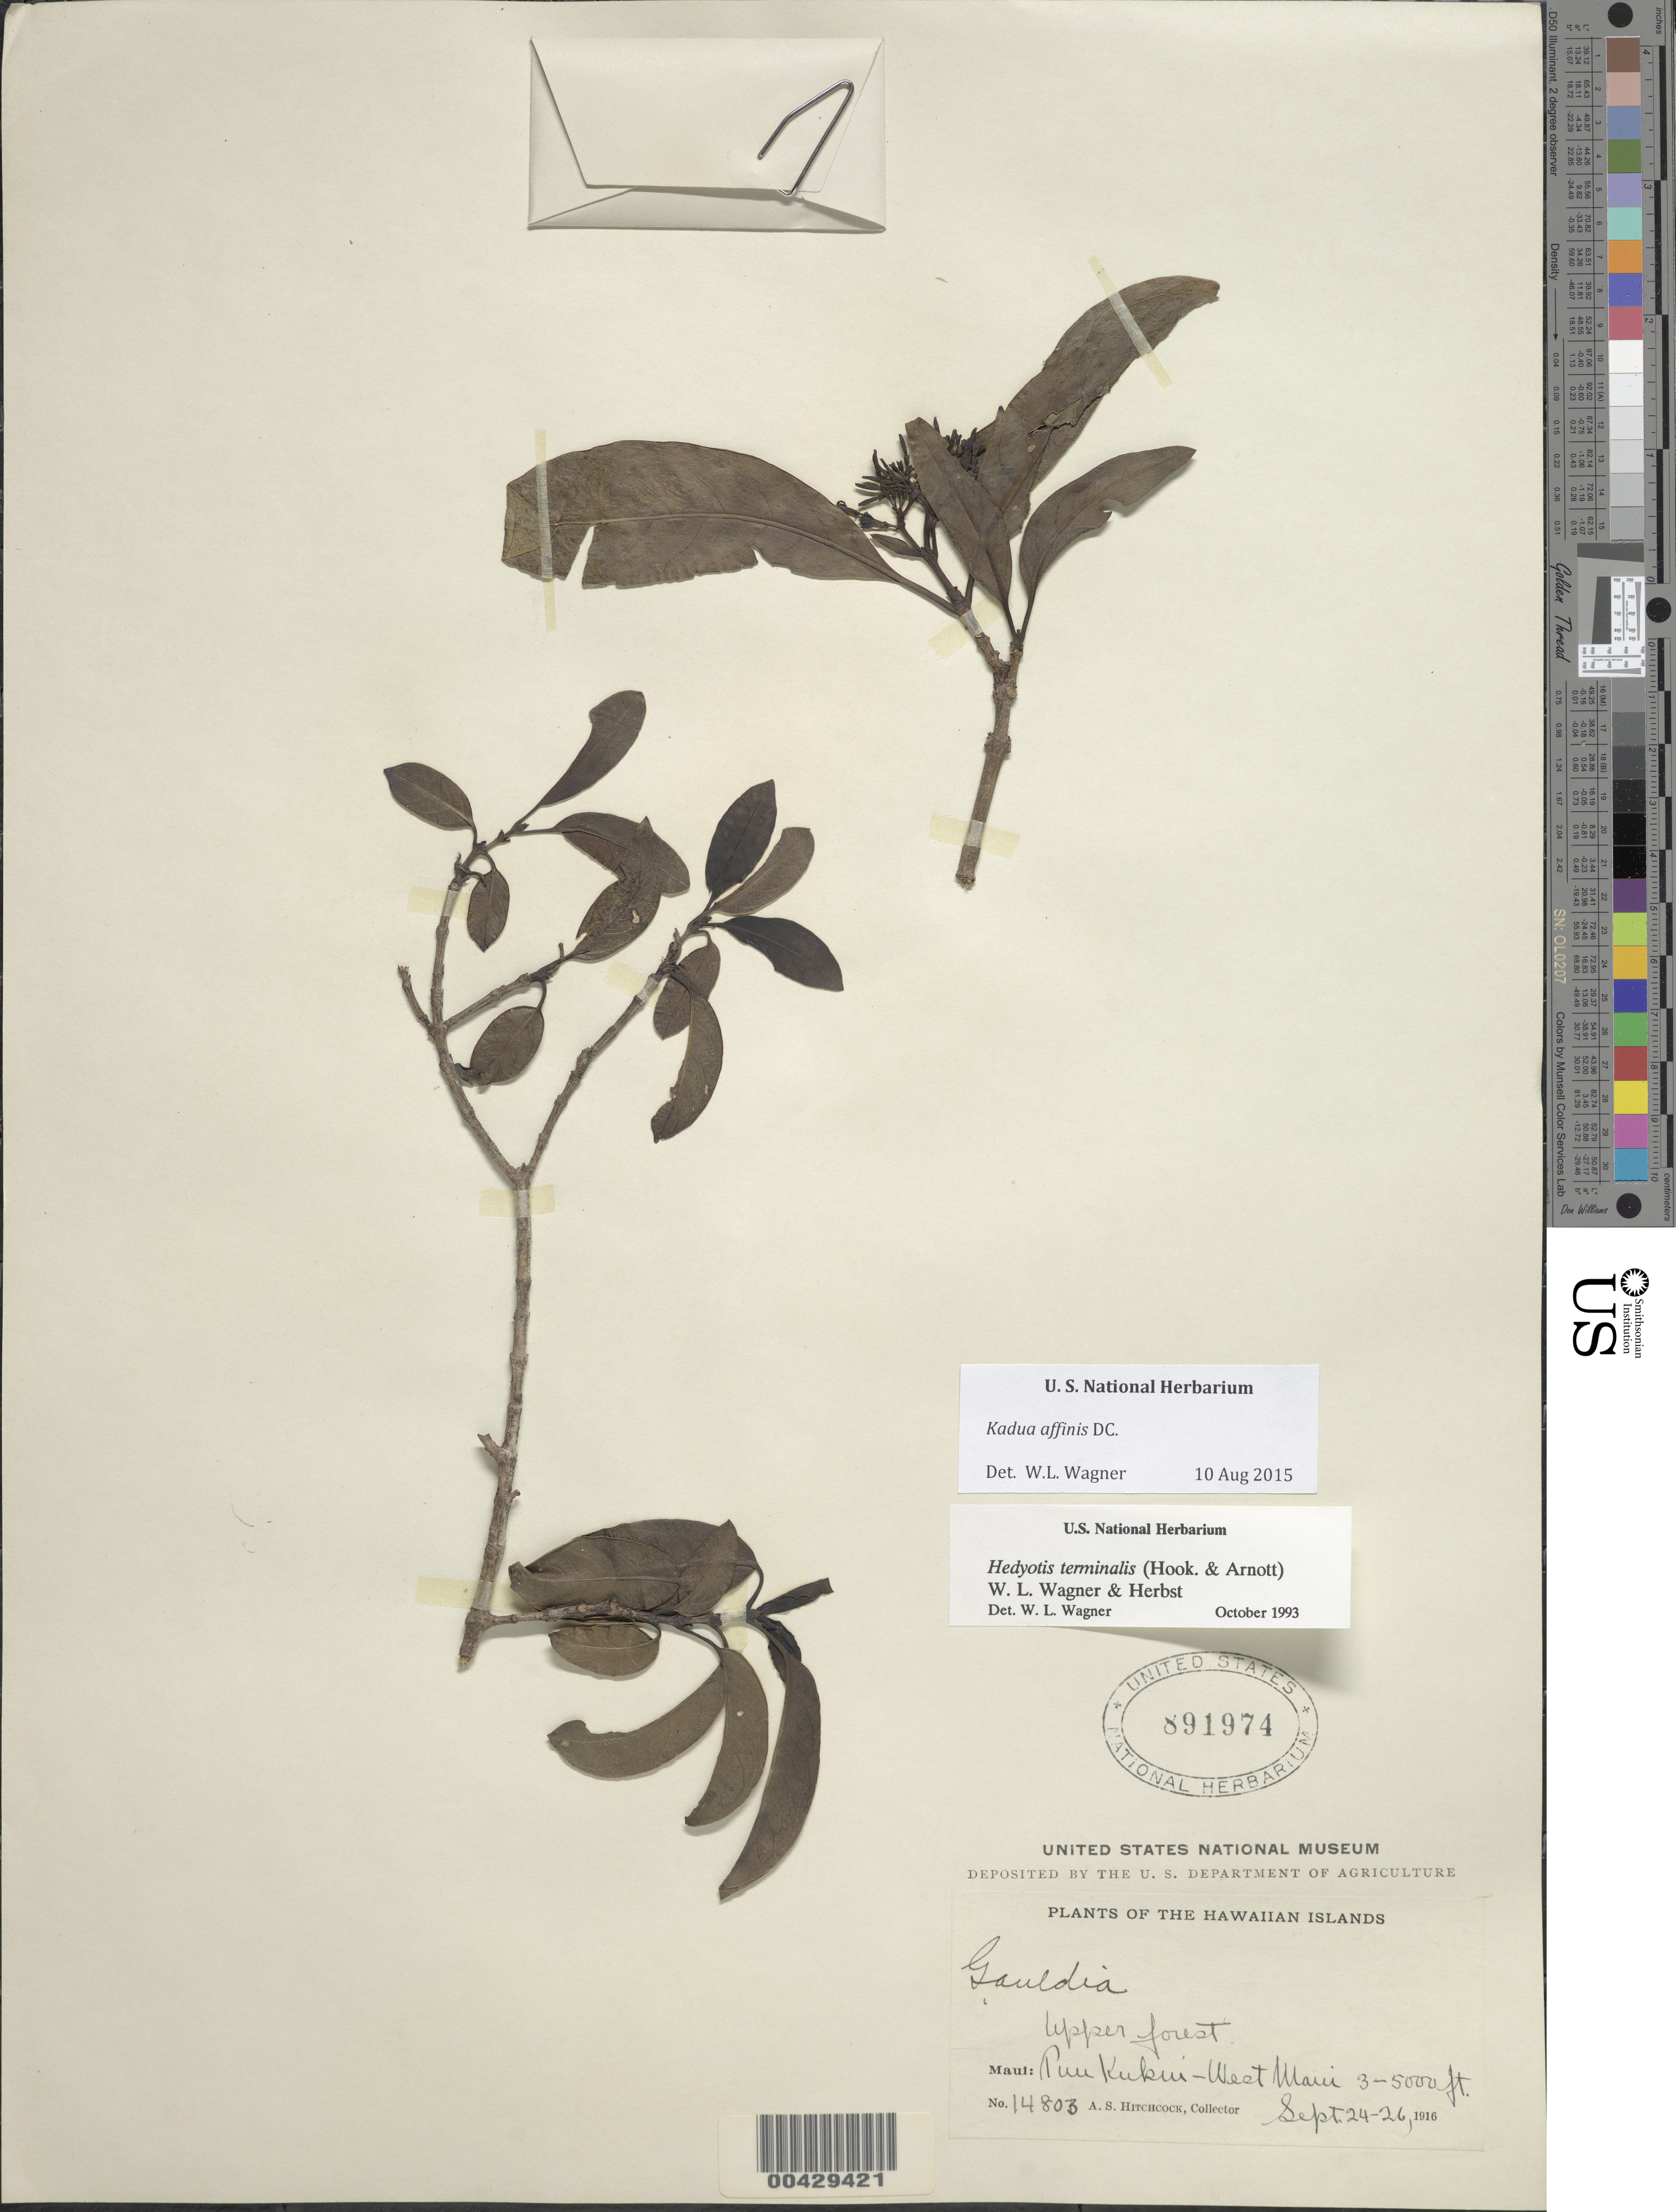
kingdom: Plantae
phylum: Tracheophyta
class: Magnoliopsida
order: Gentianales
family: Rubiaceae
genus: Kadua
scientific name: Kadua affinis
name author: DC.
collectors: A. S. Hitchcock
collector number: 14803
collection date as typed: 24 Sep 1916 to 26 Sep 1916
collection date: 1916-09-24/1916-09-26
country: United States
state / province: Hawaii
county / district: Maui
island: Maui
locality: Puu Kukui, West Maui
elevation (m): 914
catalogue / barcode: US 891974